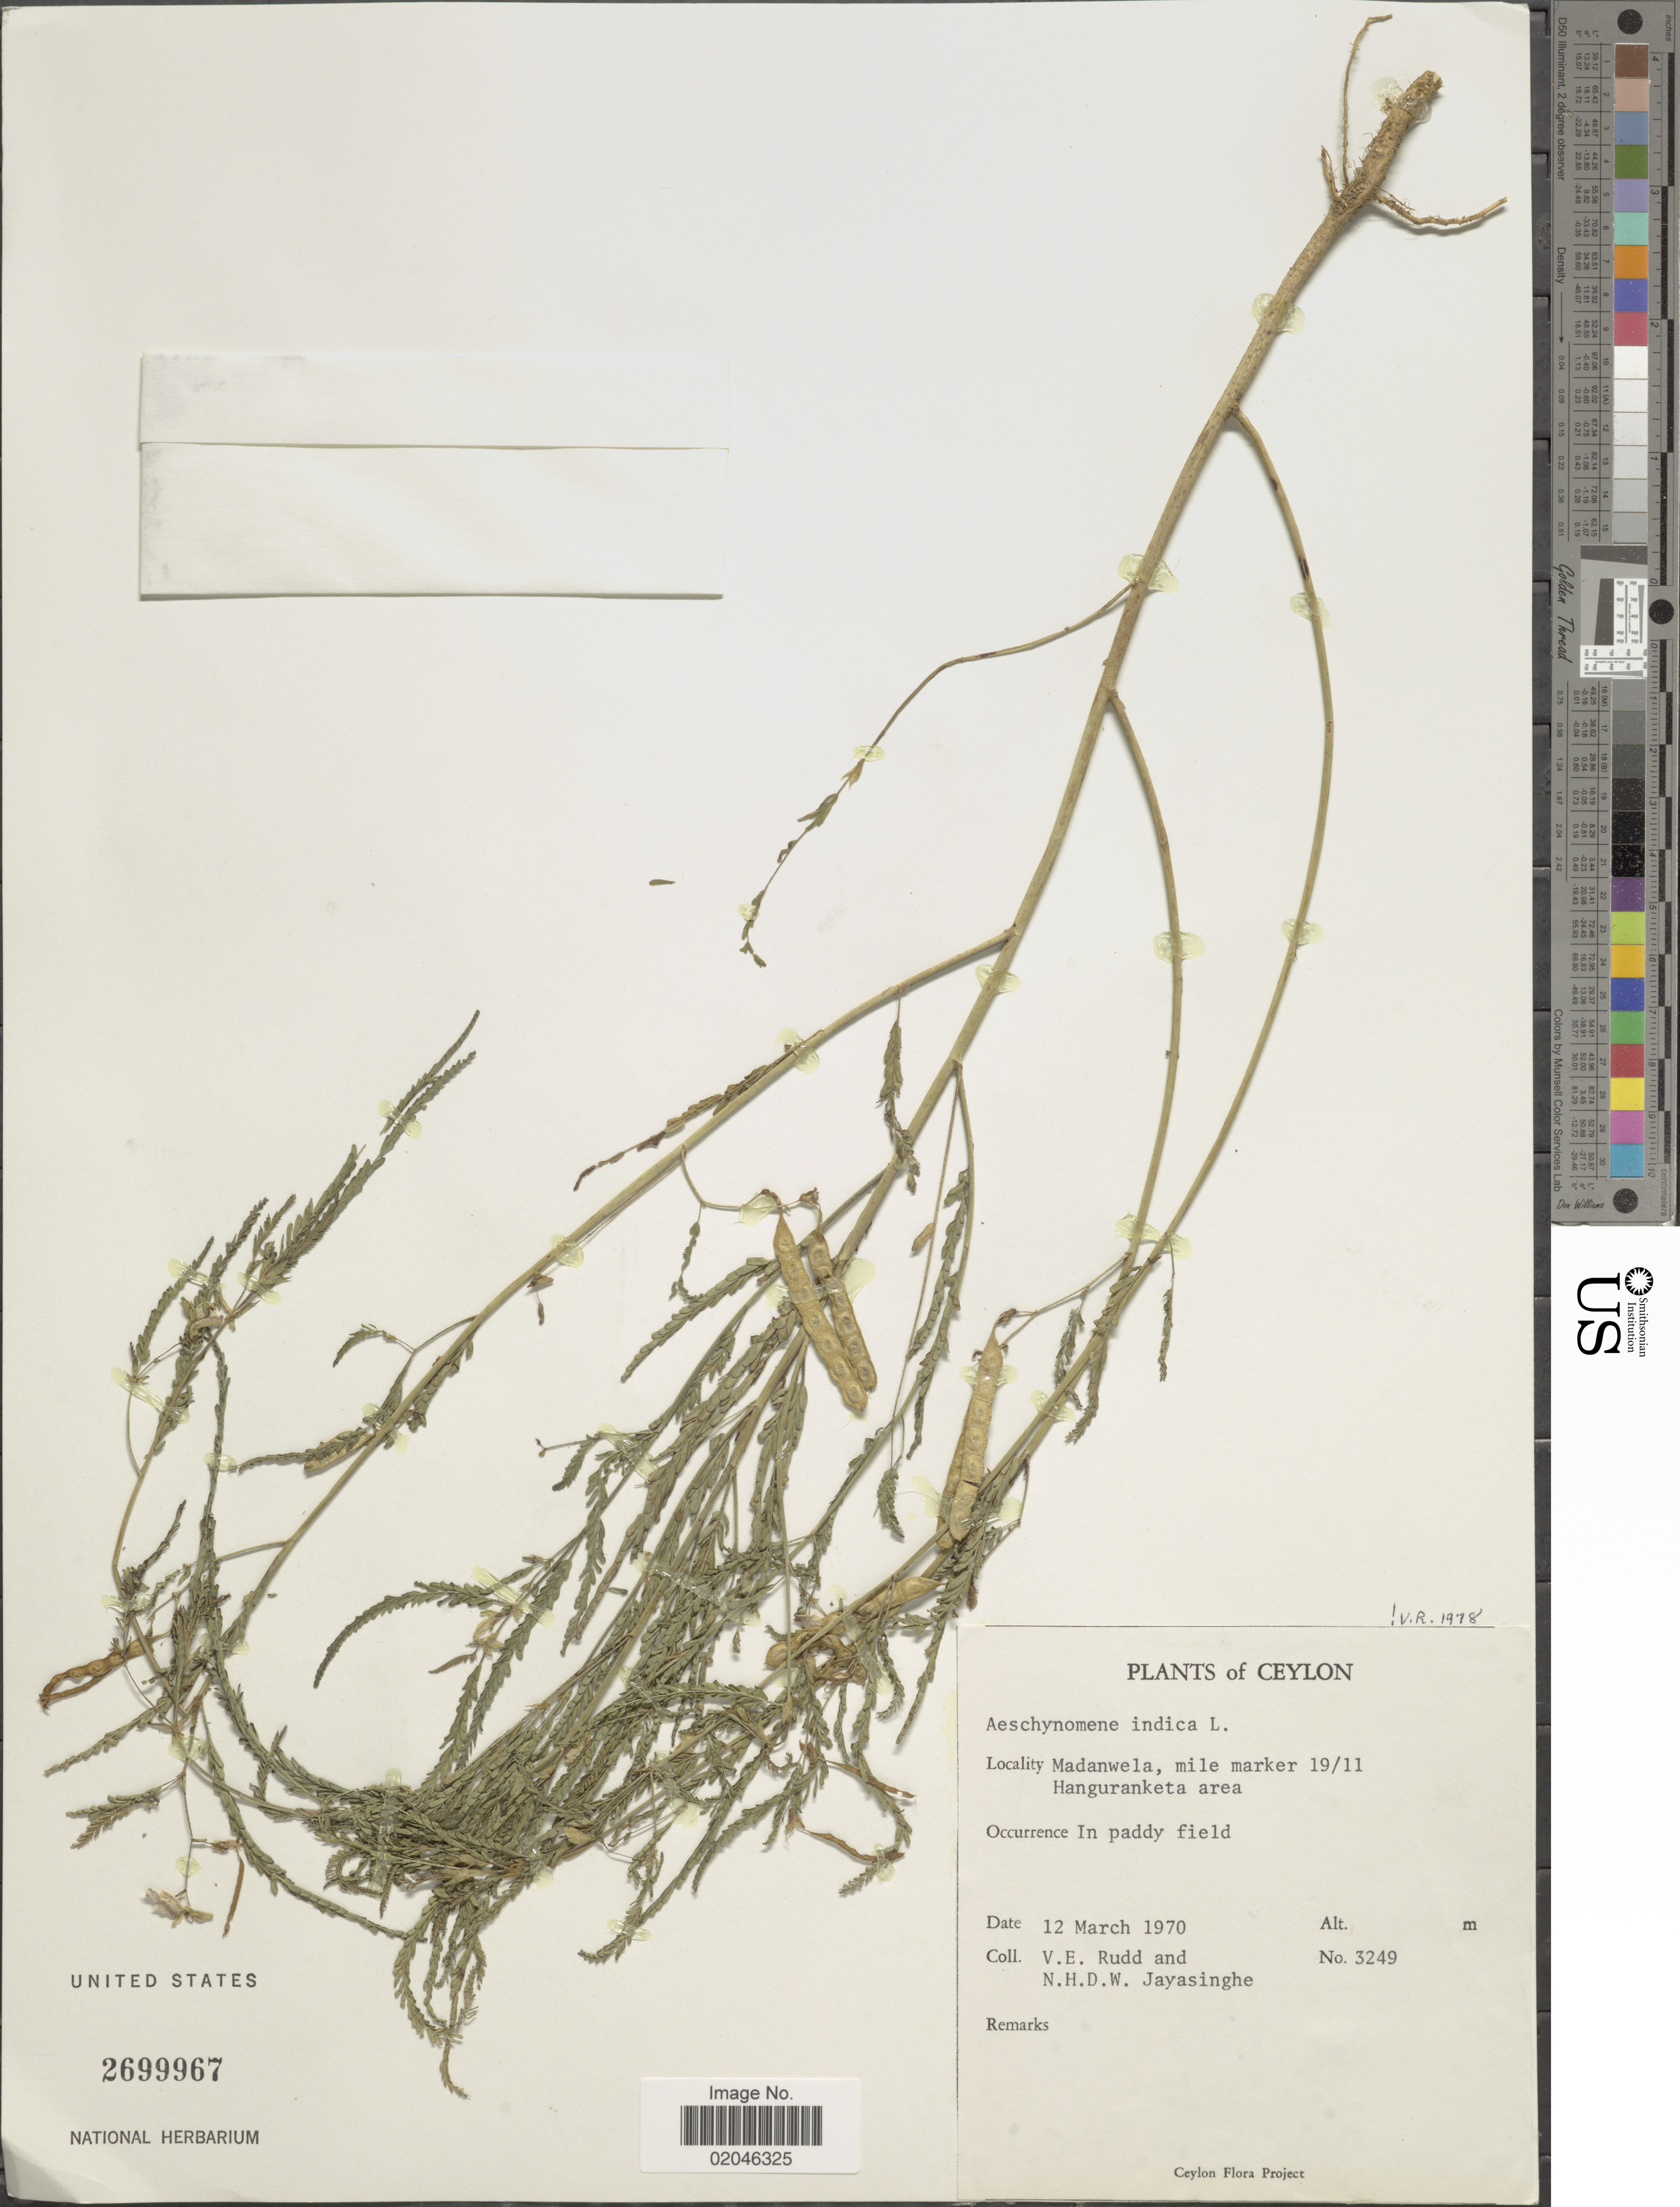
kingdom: Plantae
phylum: Tracheophyta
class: Magnoliopsida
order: Fabales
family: Fabaceae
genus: Aeschynomene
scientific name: Aeschynomene indica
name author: L.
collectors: V. E. Rudd & N. Jayasinghe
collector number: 3249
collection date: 1970-03-12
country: Sri Lanka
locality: Ceylon, Madanwela, mile marker 19/11 Hanguranketa area, in paddy field.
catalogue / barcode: US 2699967